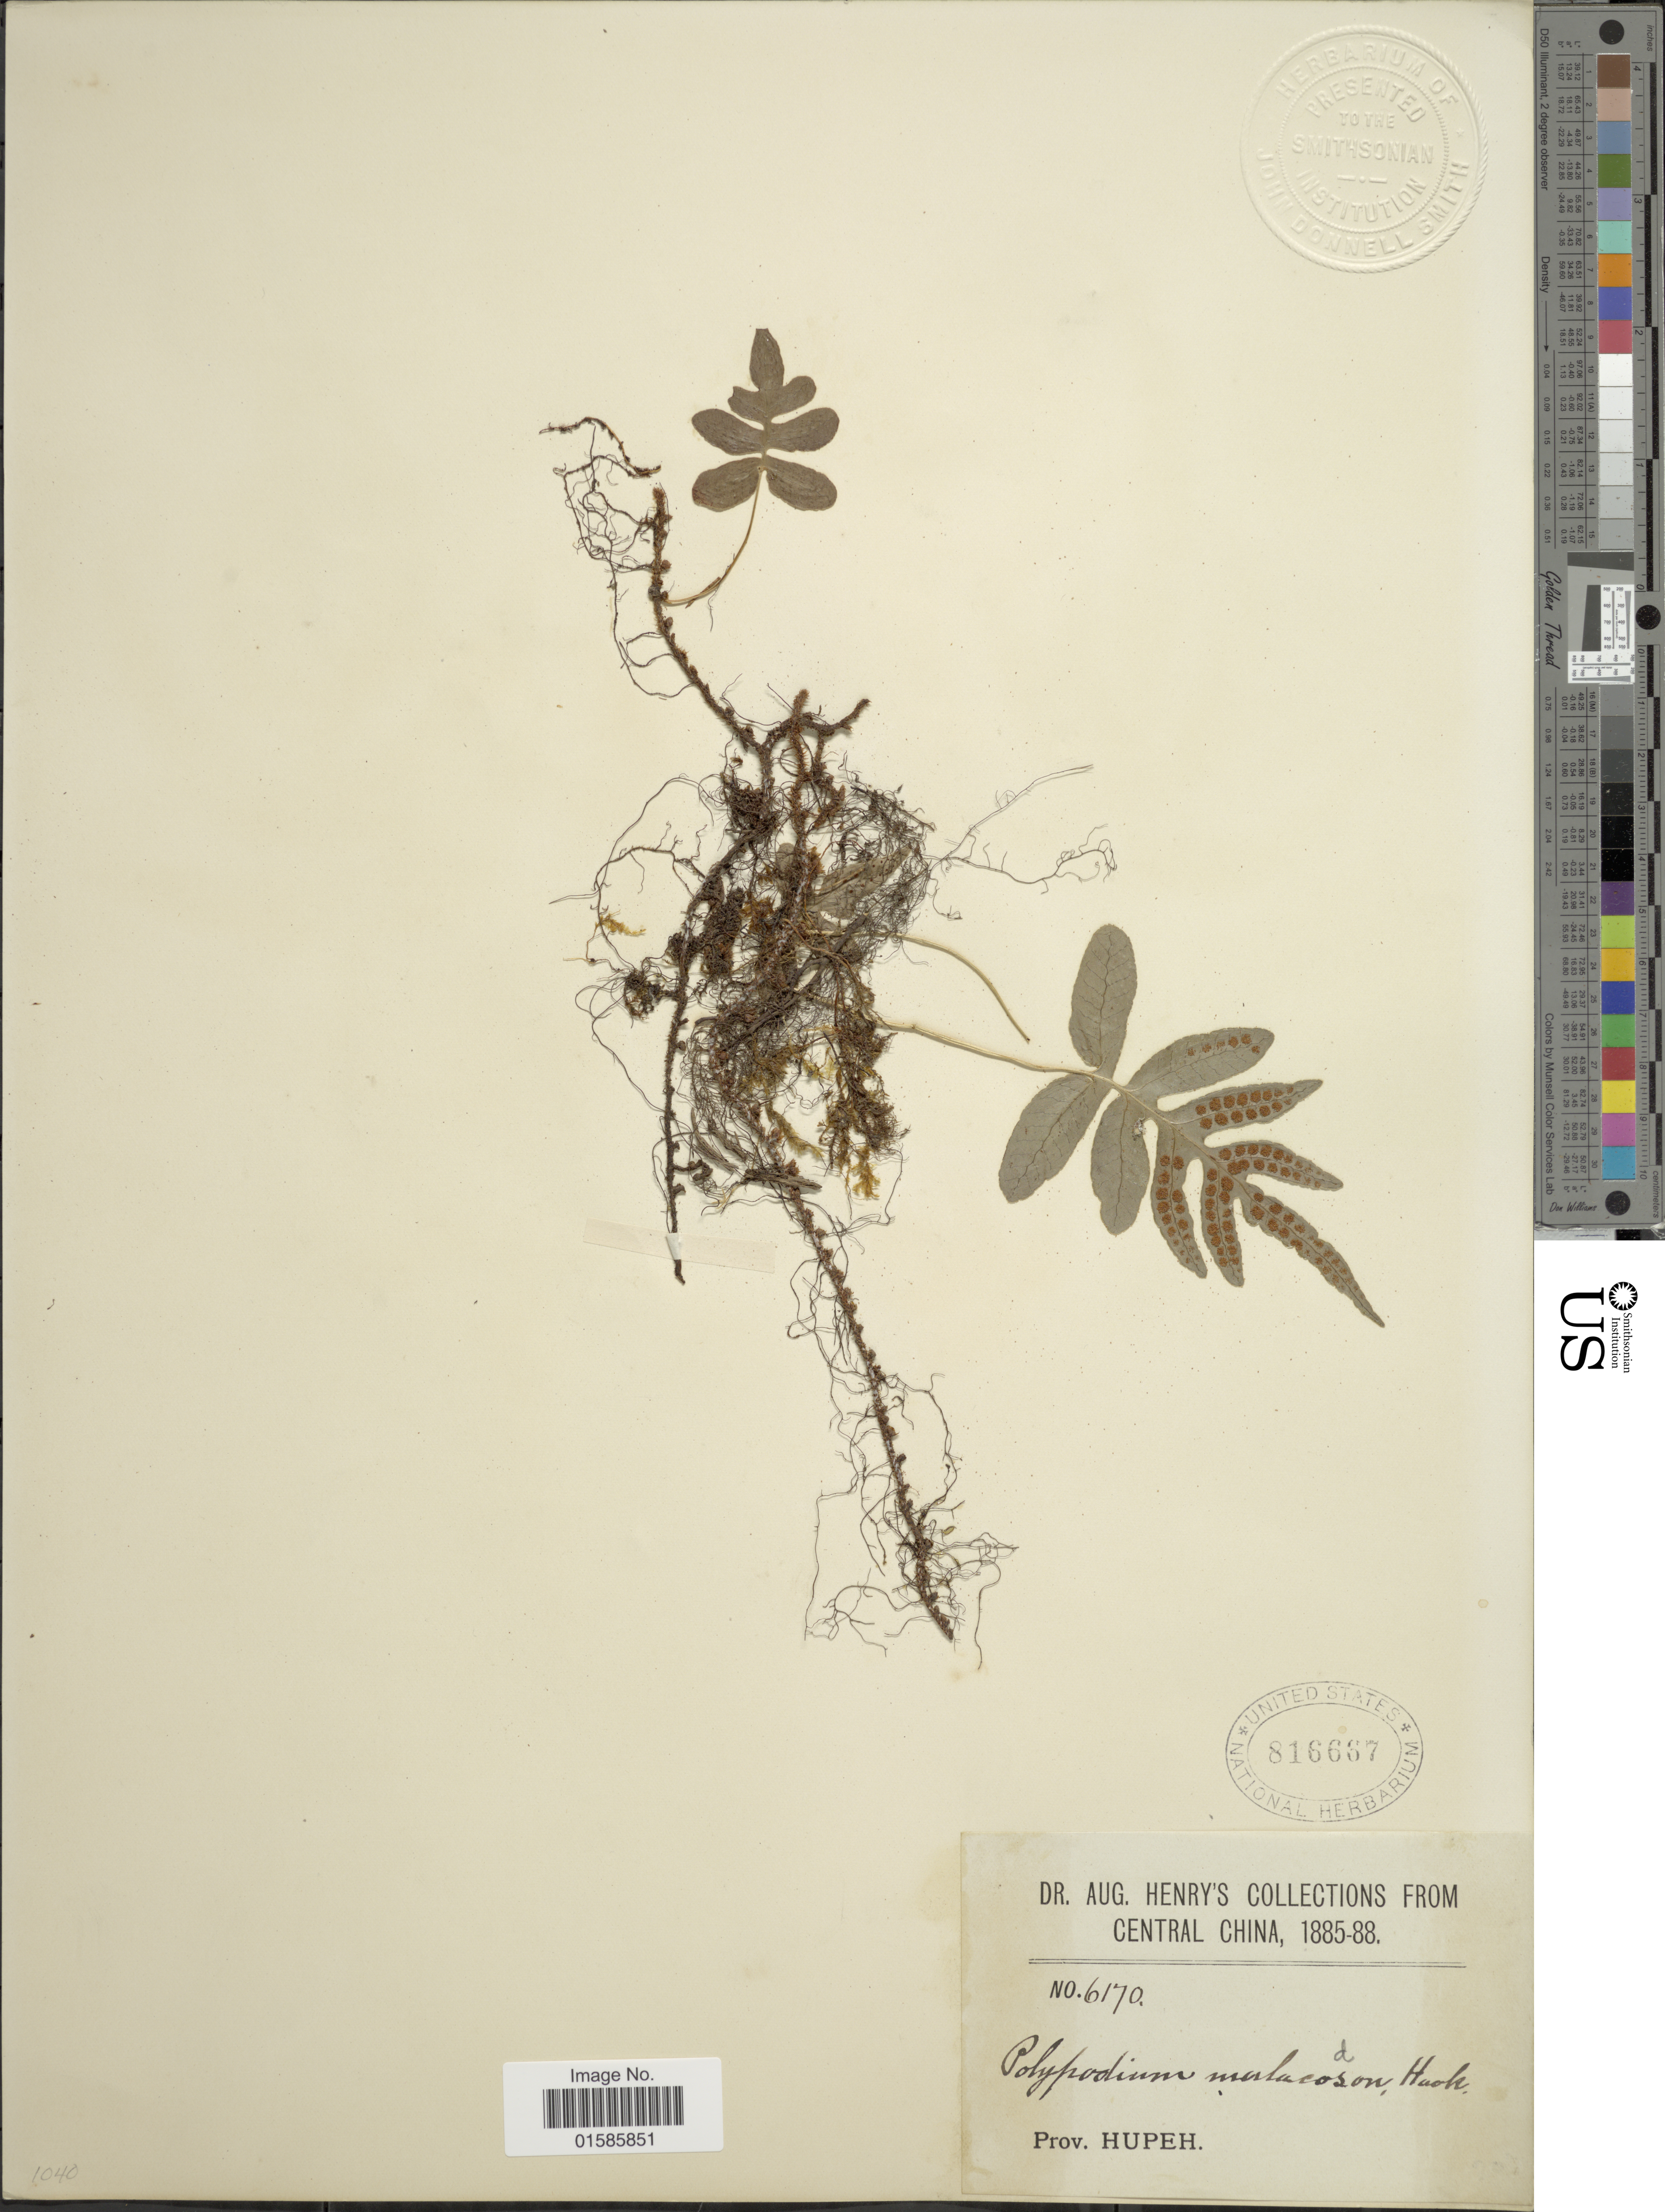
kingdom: Plantae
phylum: Tracheophyta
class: Polypodiopsida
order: Polypodiales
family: Polypodiaceae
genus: Microsorum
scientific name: Microsorum malacodon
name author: (Hook.)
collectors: A. Henry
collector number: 6170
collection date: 1885/1888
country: China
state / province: Hubei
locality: Prov. Hupeh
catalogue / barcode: US 816667